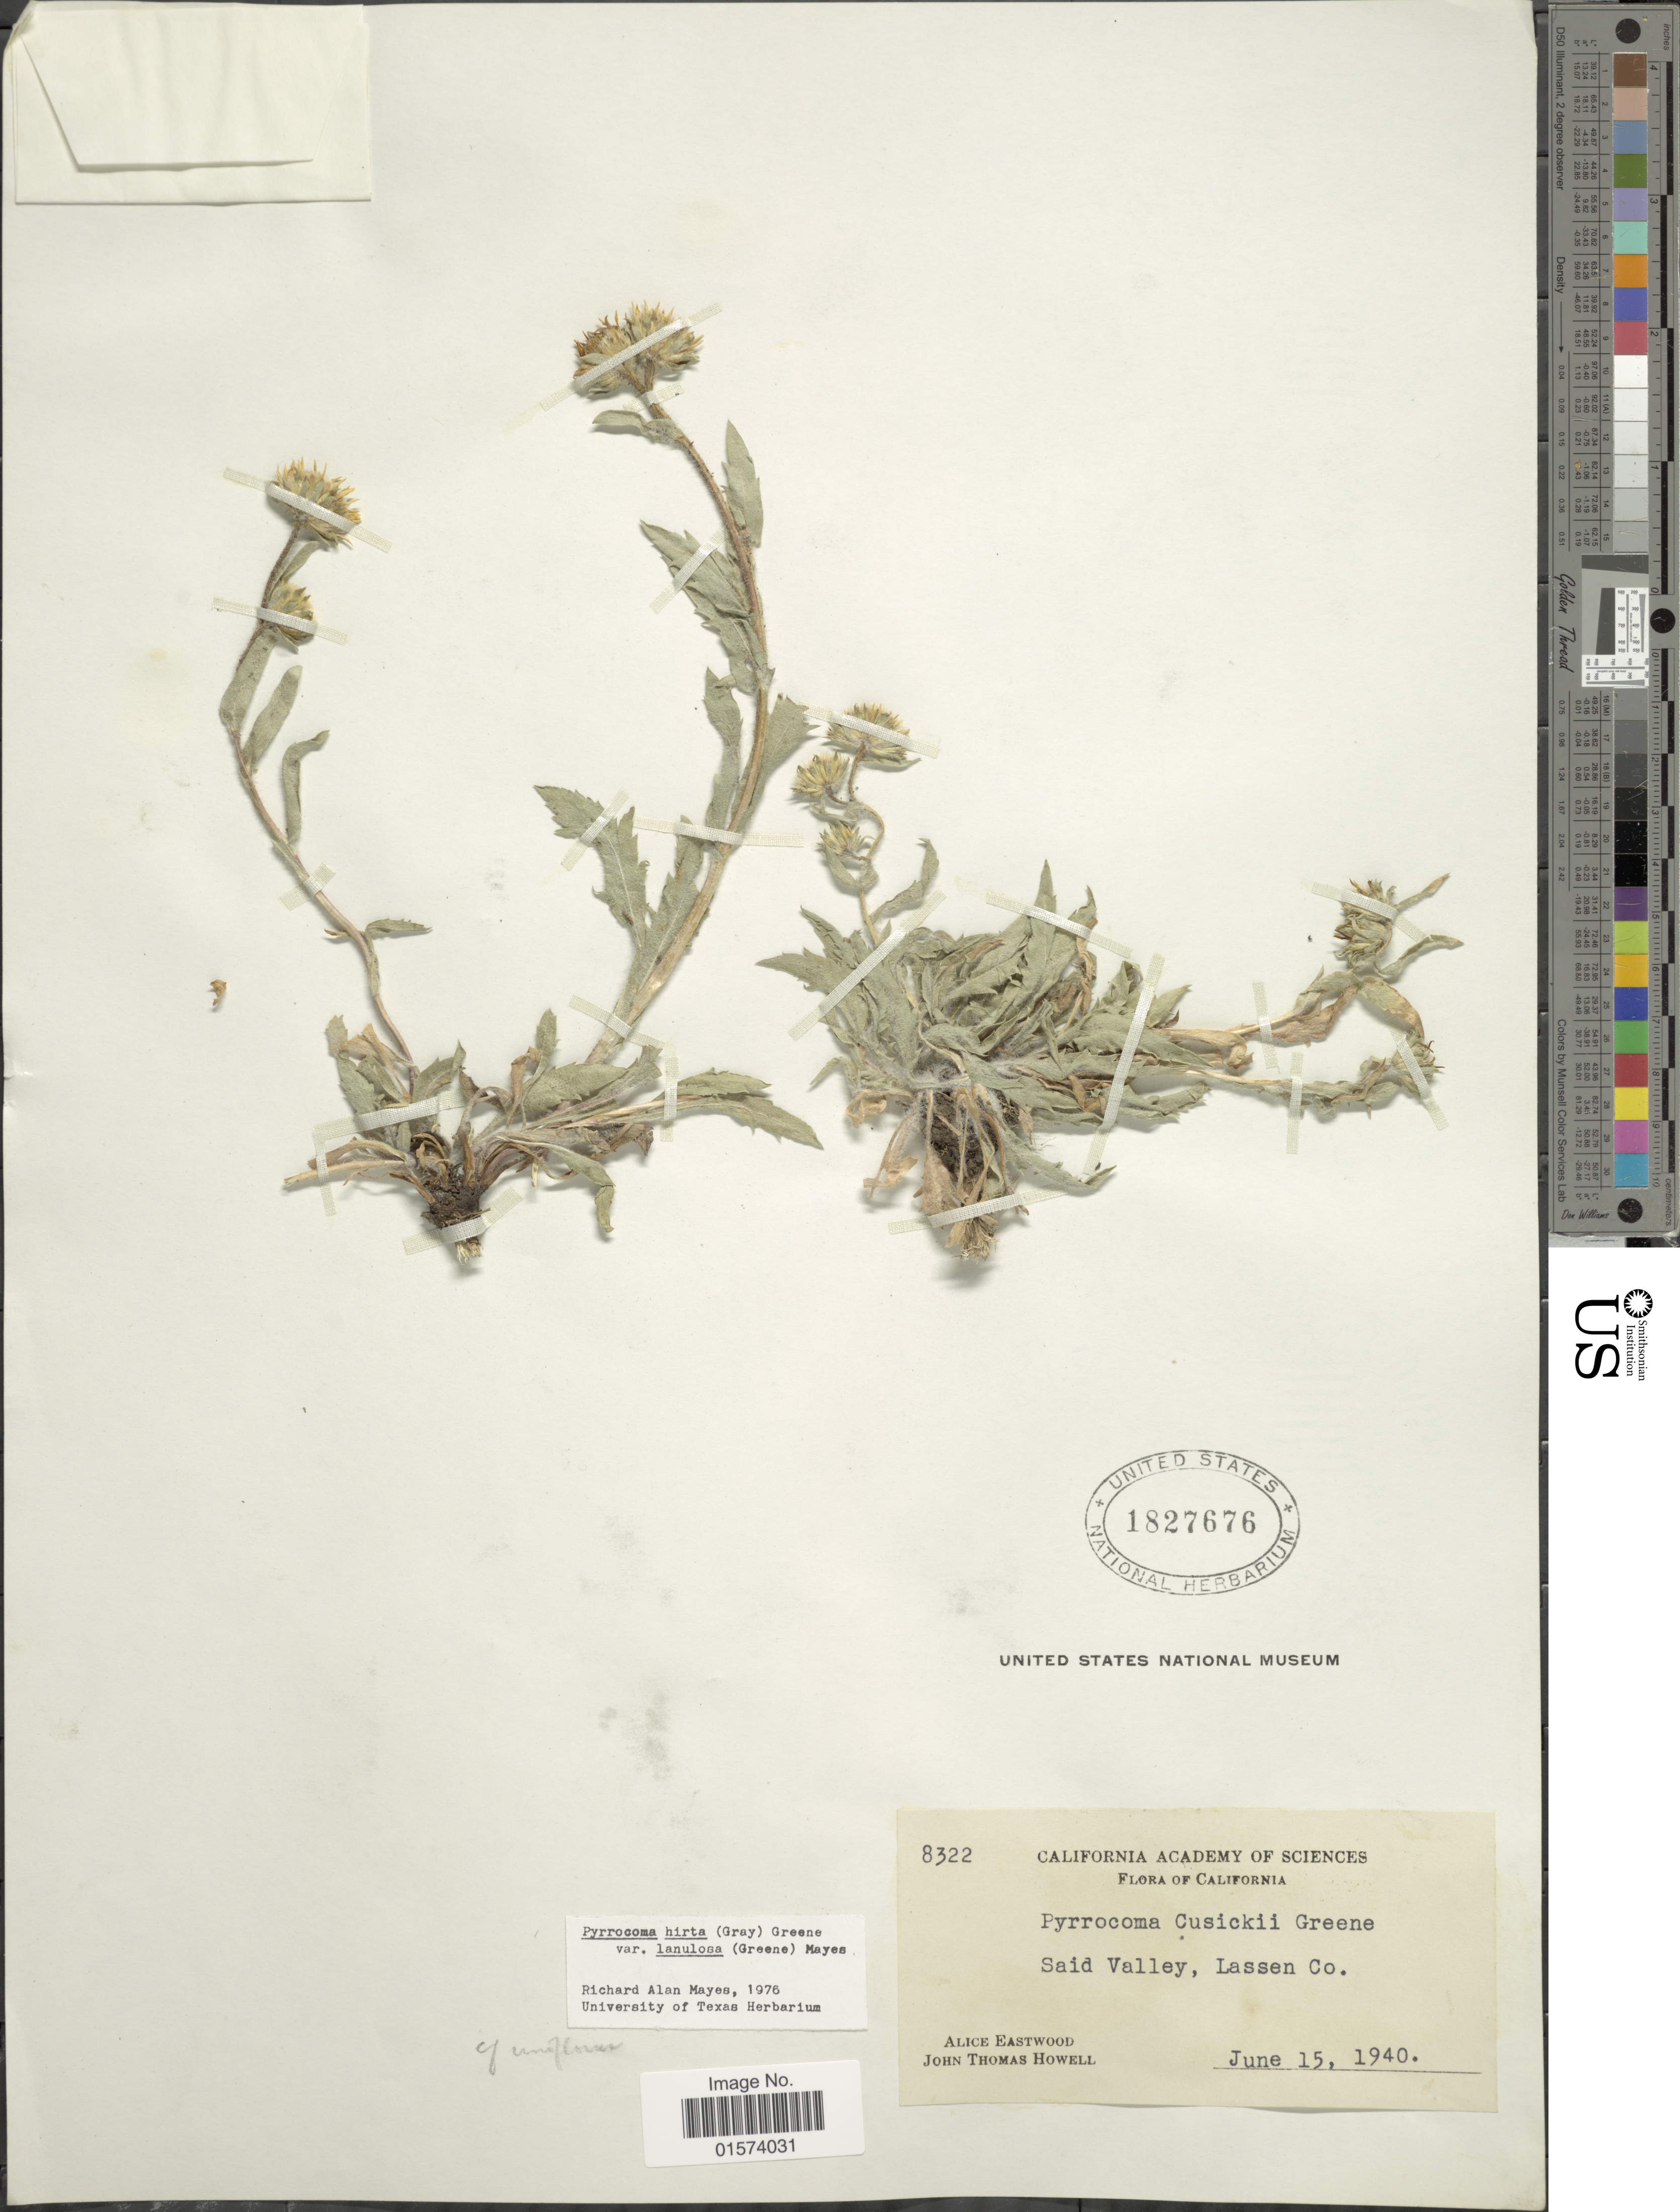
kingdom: Plantae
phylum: Tracheophyta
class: Magnoliopsida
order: Asterales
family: Asteraceae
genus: Pyrrocoma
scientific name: Pyrrocoma lanceolata var. lanceolata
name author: (Hook.) Greene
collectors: A. Eastwood & J. T. Howell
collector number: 8322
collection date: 1940-06-15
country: United States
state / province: California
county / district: Lassen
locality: Said Valley, Lassen Co.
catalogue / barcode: US 1827676